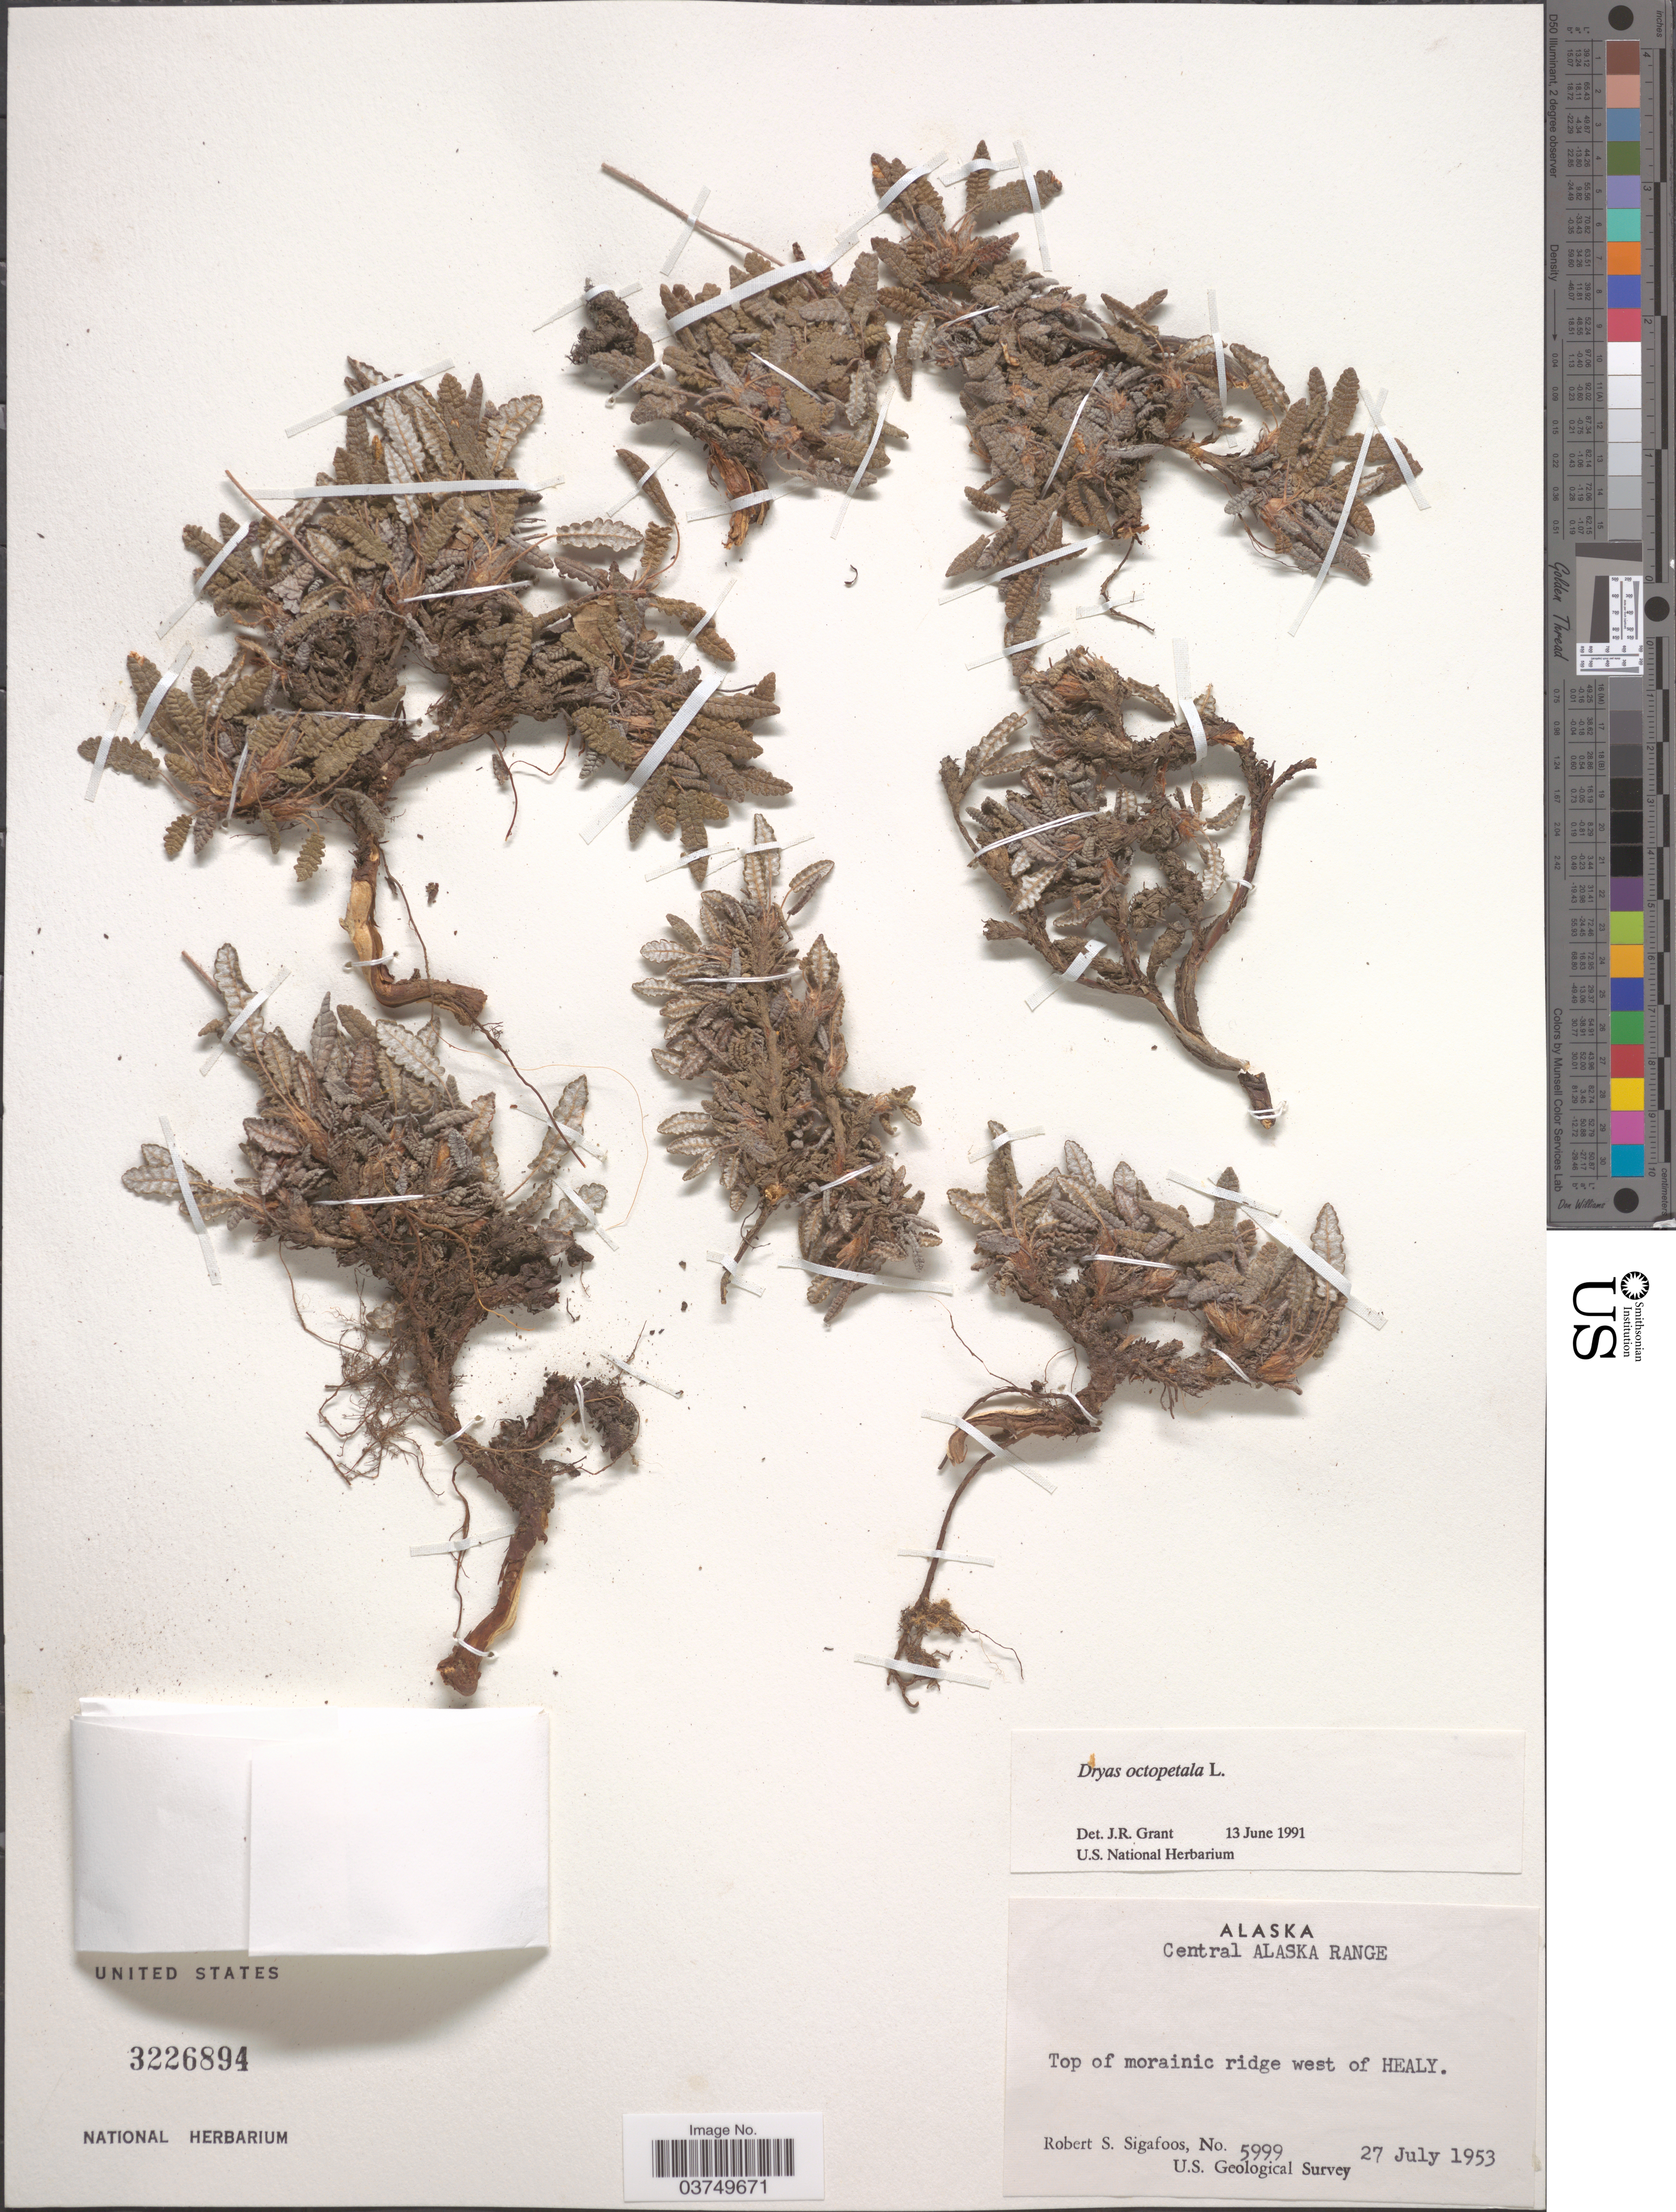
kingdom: Plantae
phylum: Tracheophyta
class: Magnoliopsida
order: Rosales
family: Rosaceae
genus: Dryas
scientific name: Dryas octopetala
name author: L.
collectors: R. Sigafoos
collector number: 5999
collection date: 1953-07-27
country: United States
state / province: Alaska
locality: Central Alaska Range. Top of morainic ridge west of Healy.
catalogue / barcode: US 3226894